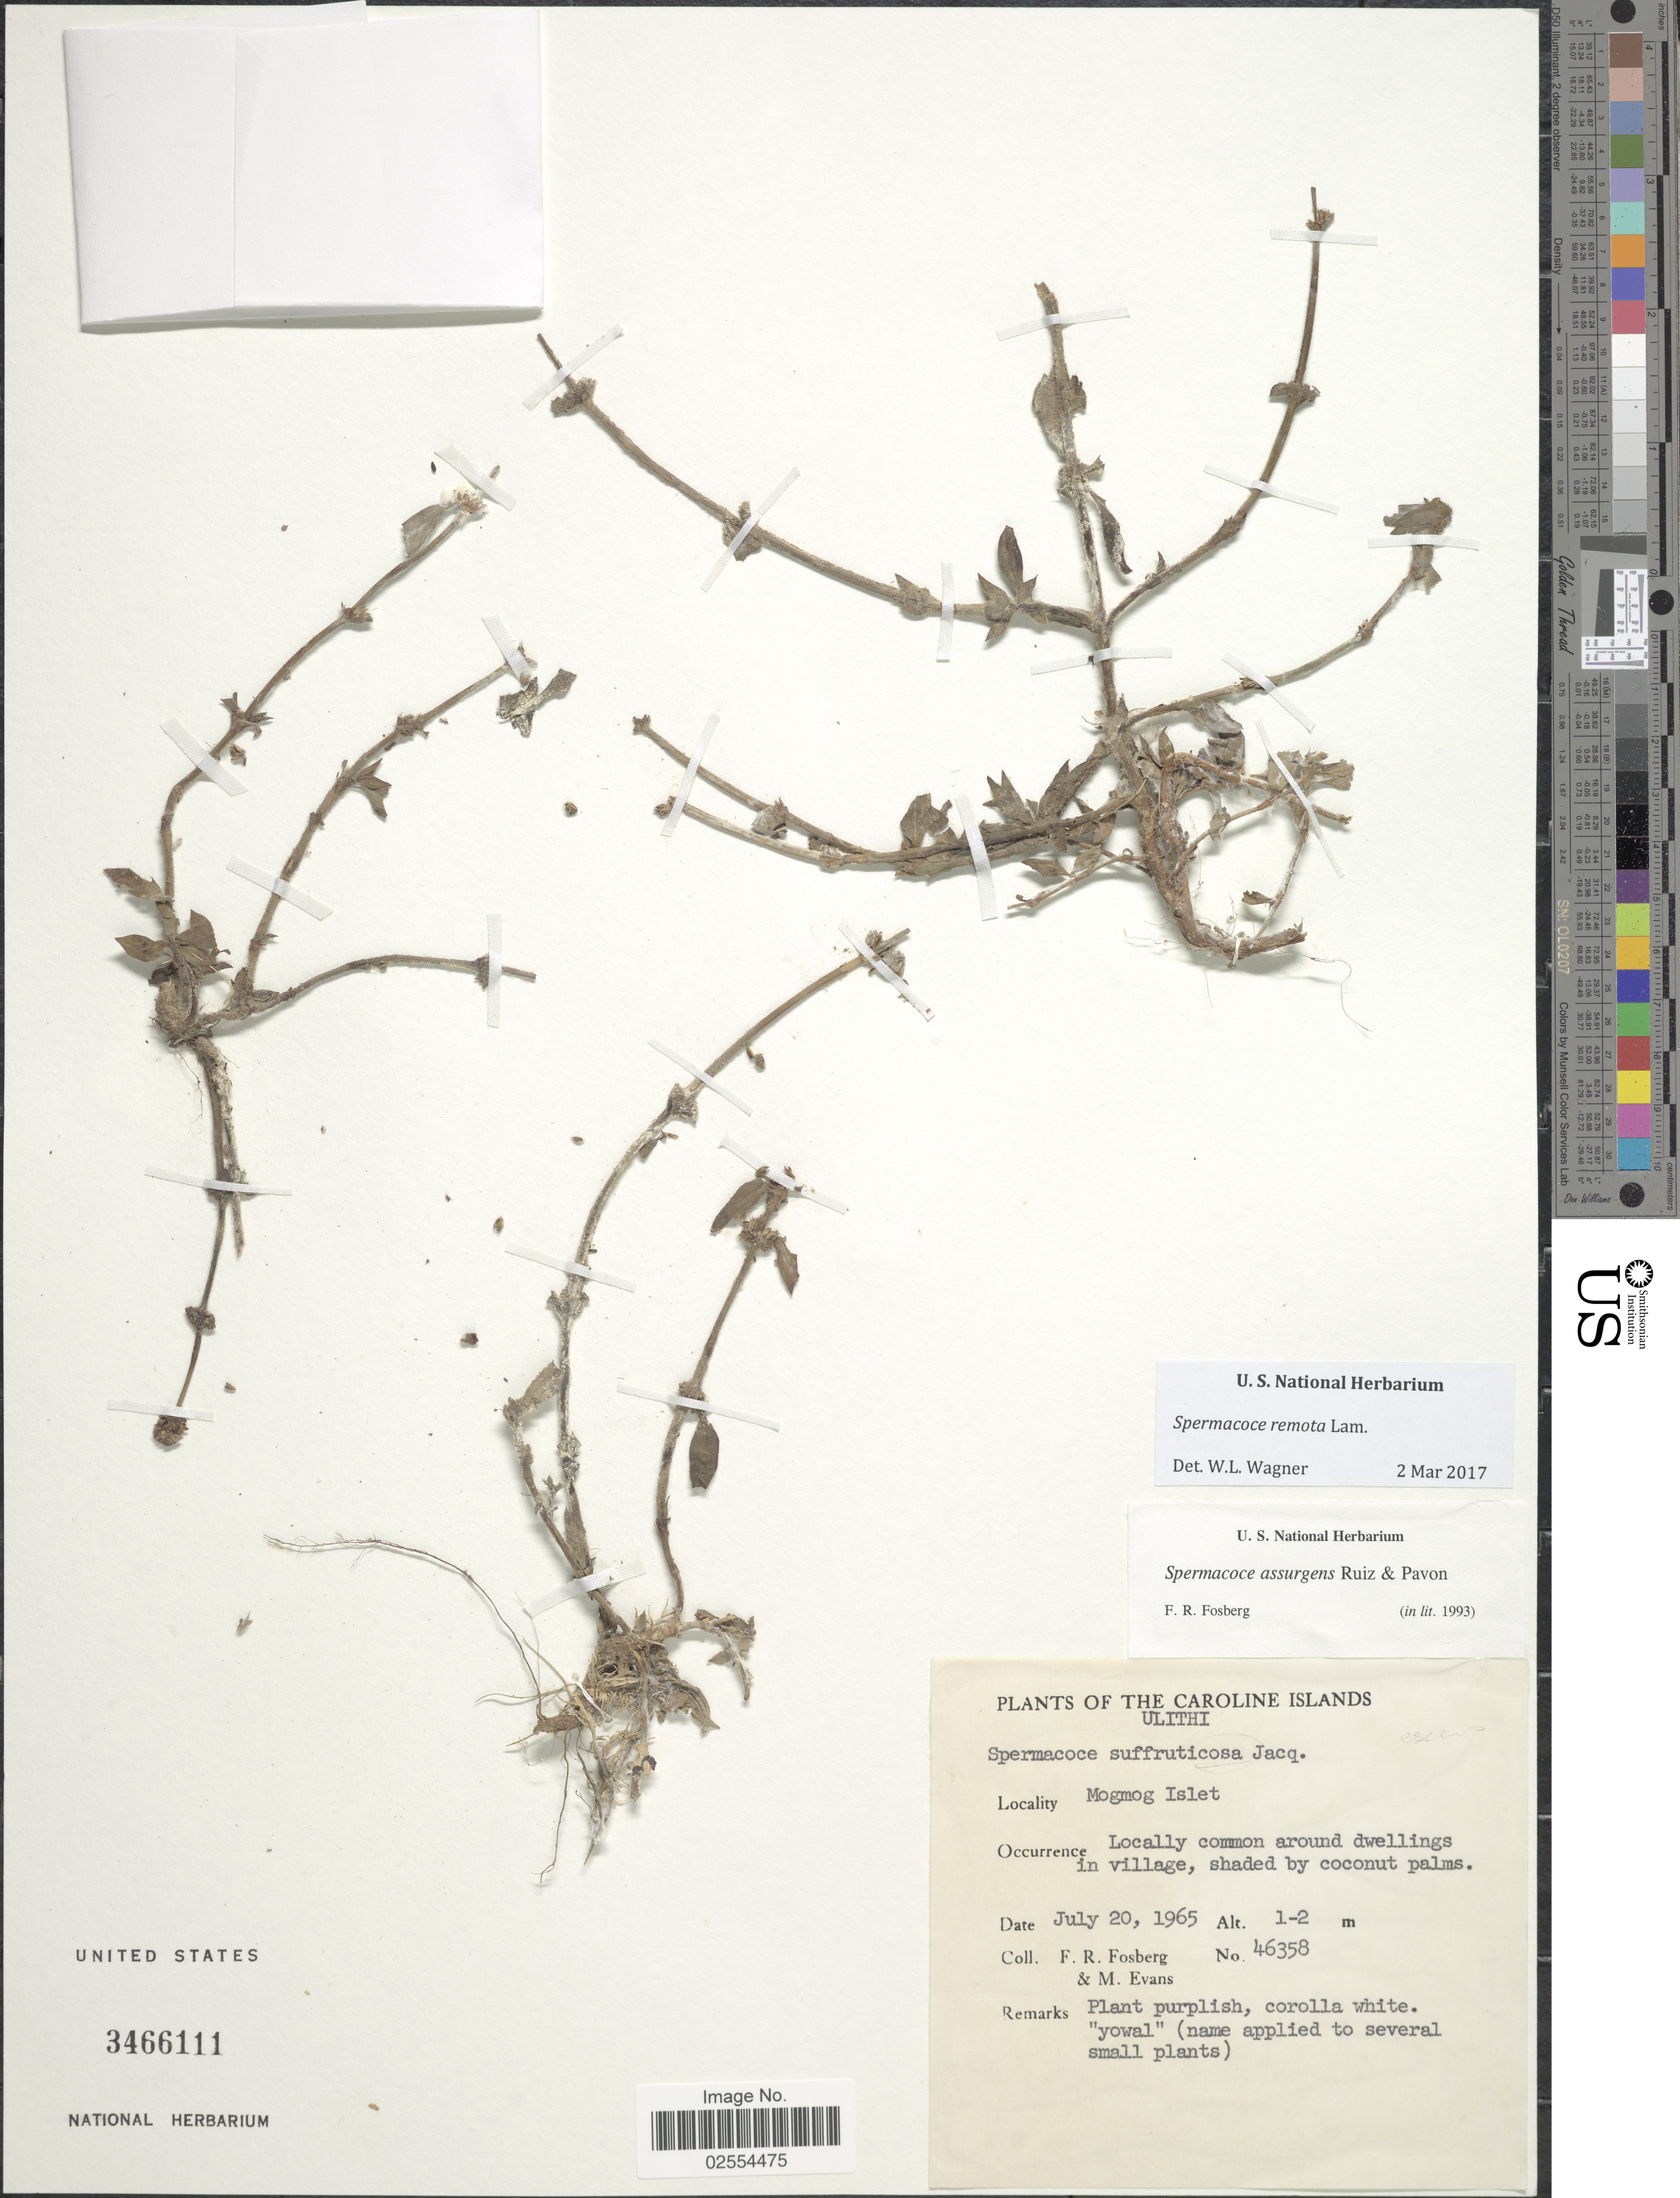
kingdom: Plantae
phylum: Tracheophyta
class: Magnoliopsida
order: Gentianales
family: Rubiaceae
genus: Spermacoce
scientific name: Spermacoce remota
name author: Lam.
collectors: F. R. Fosberg & M. Evans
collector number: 46358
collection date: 1965-07-20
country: Micronesia, Federated States of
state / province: Yap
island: Ulithi Atoll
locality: Caroline Islands, Ulithi, Mogmog Islet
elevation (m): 1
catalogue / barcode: US 3466111